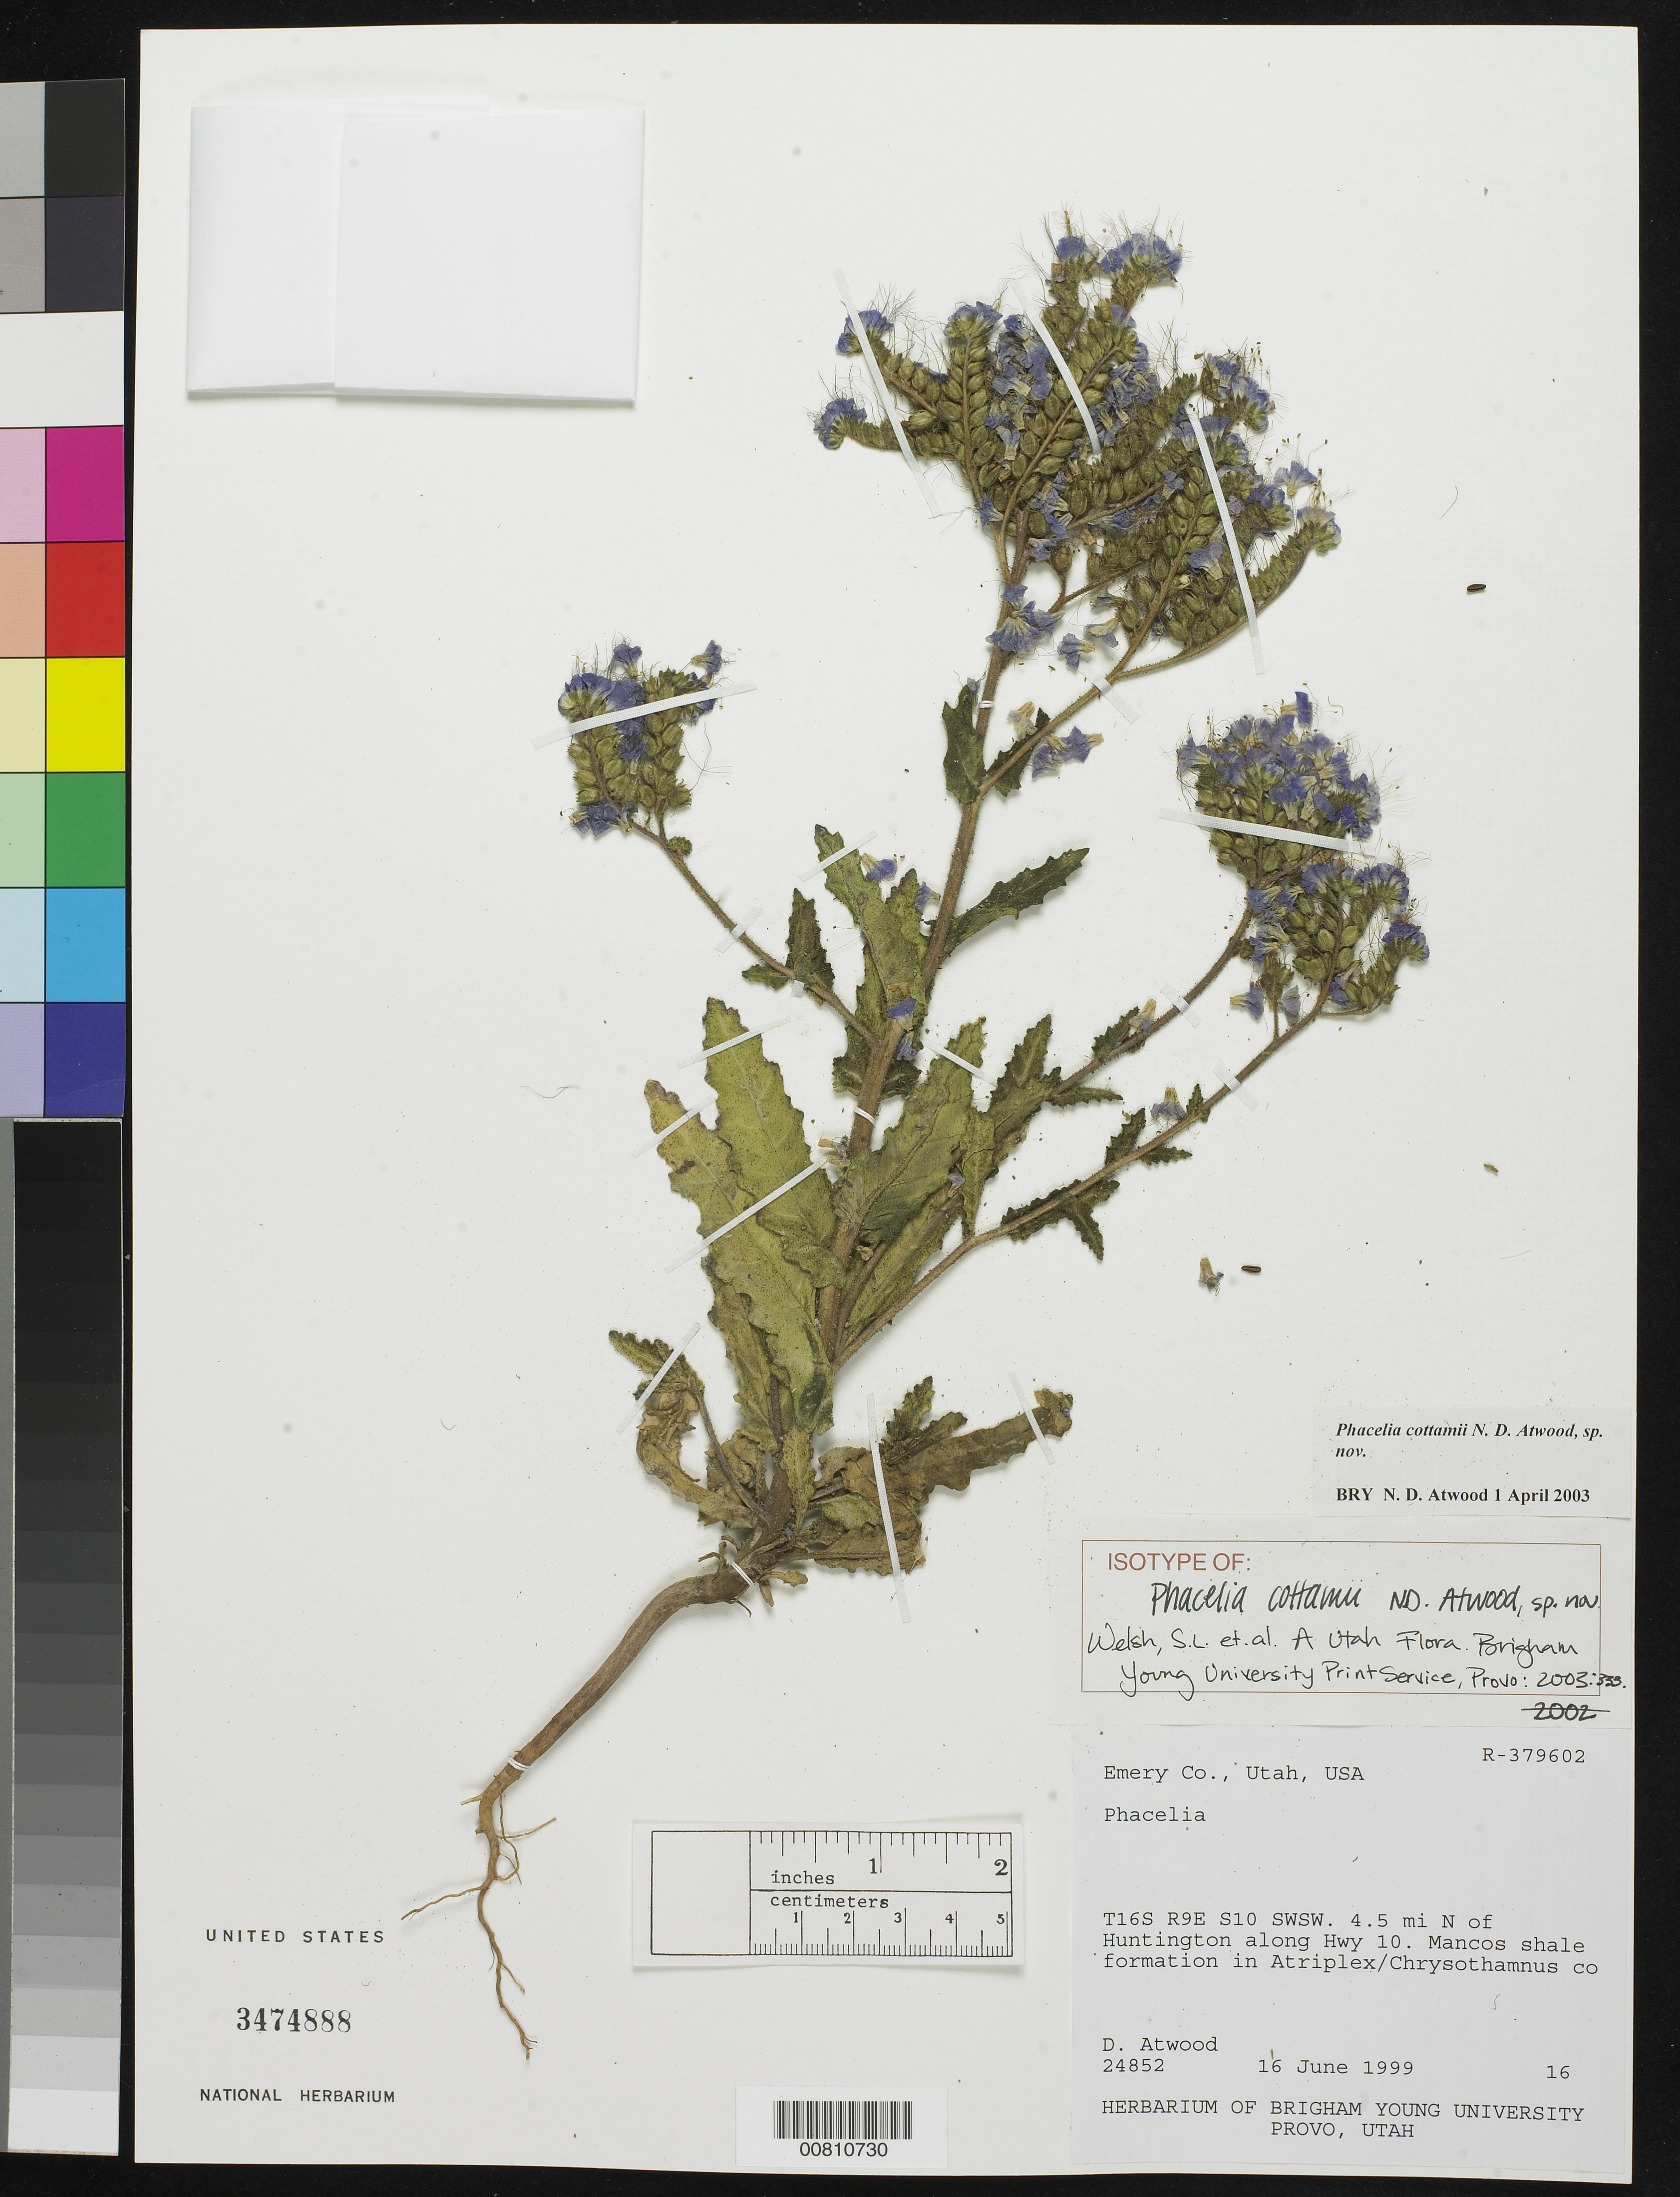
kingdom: Plantae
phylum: Tracheophyta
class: Magnoliopsida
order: Boraginales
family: Hydrophyllaceae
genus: Phacelia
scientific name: Phacelia cottamii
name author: Atwood in S.L. Welsh & et al.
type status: Isotype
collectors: D. Atwood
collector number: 24852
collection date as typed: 16 Jun 1999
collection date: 1999-06-16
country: United States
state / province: Utah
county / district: Emery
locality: T16S R9E S10 SWSW, 4.5 mi N of Huntington along Hwy 10.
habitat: Mancos shale formation.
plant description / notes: Holotype at BRY.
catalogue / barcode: US 3474888